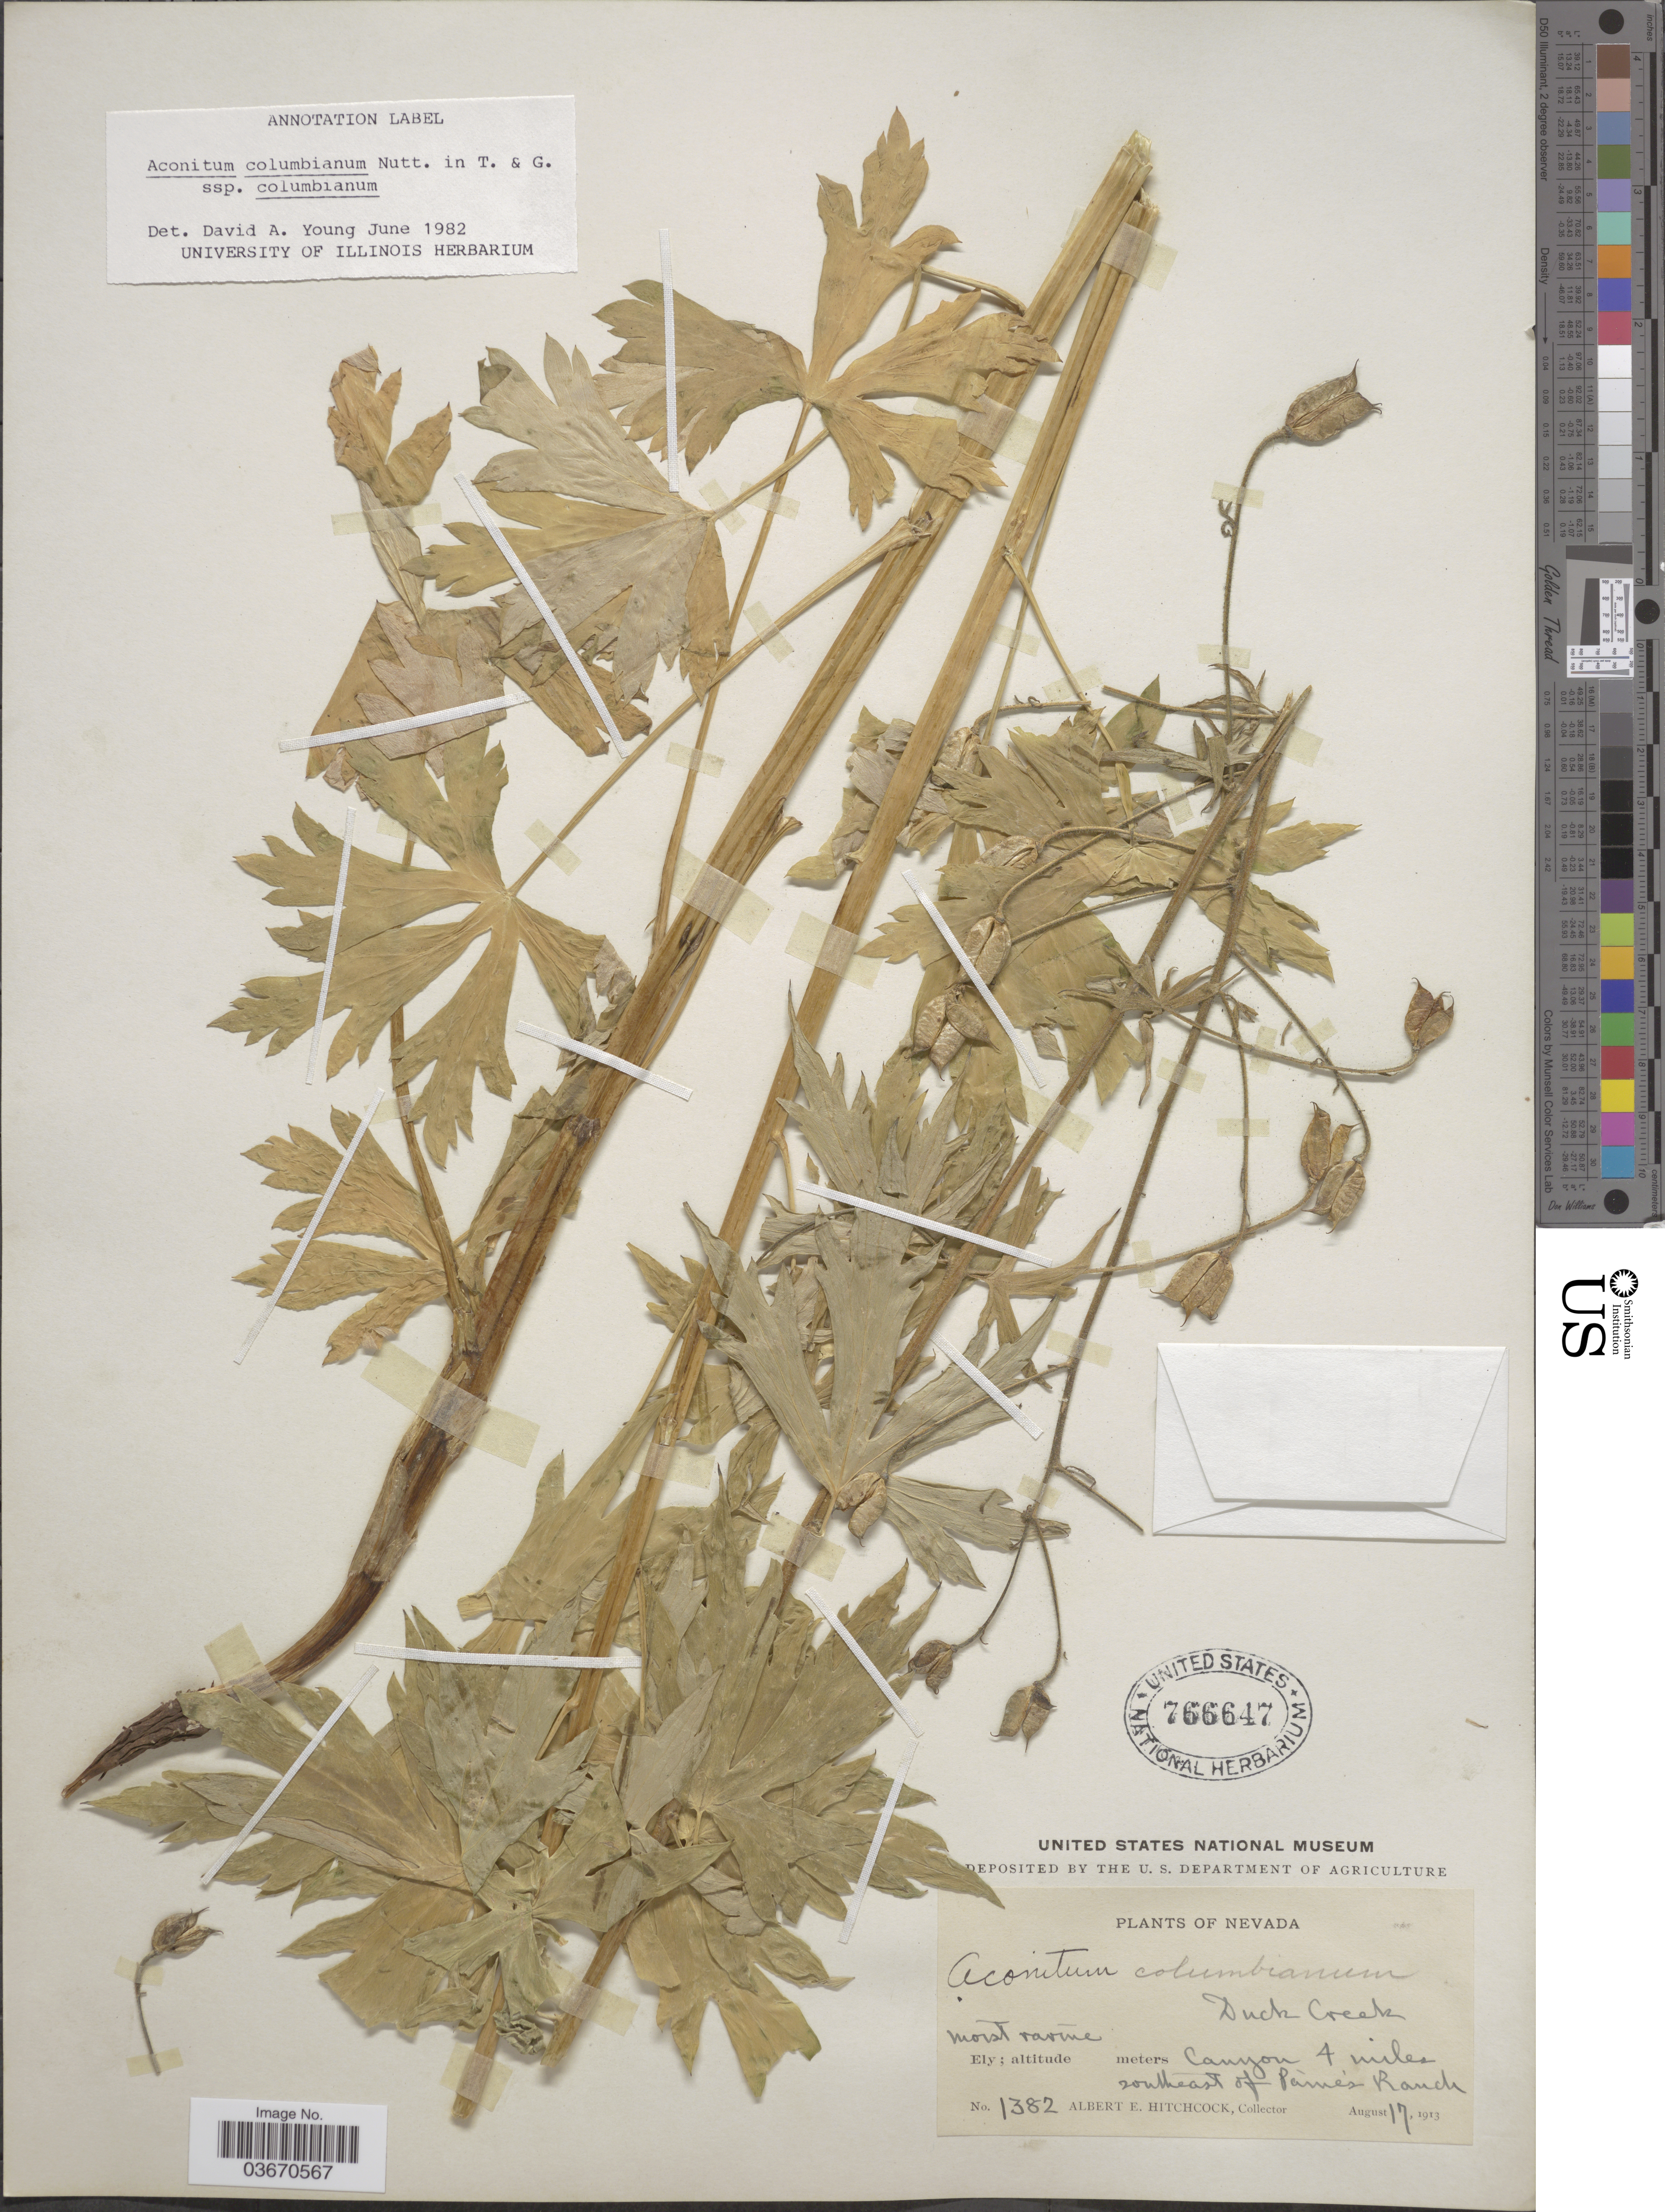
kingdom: Plantae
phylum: Tracheophyta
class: Magnoliopsida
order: Ranunculales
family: Ranunculaceae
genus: Aconitum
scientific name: Aconitum columbianum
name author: Nutt.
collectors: A. Hitchcock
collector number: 1382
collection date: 1913-08-17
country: United States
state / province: Nevada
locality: Duck Creek. Ely. Canyon 4 miles southeast of Paine's Ranch.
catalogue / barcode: US 766647